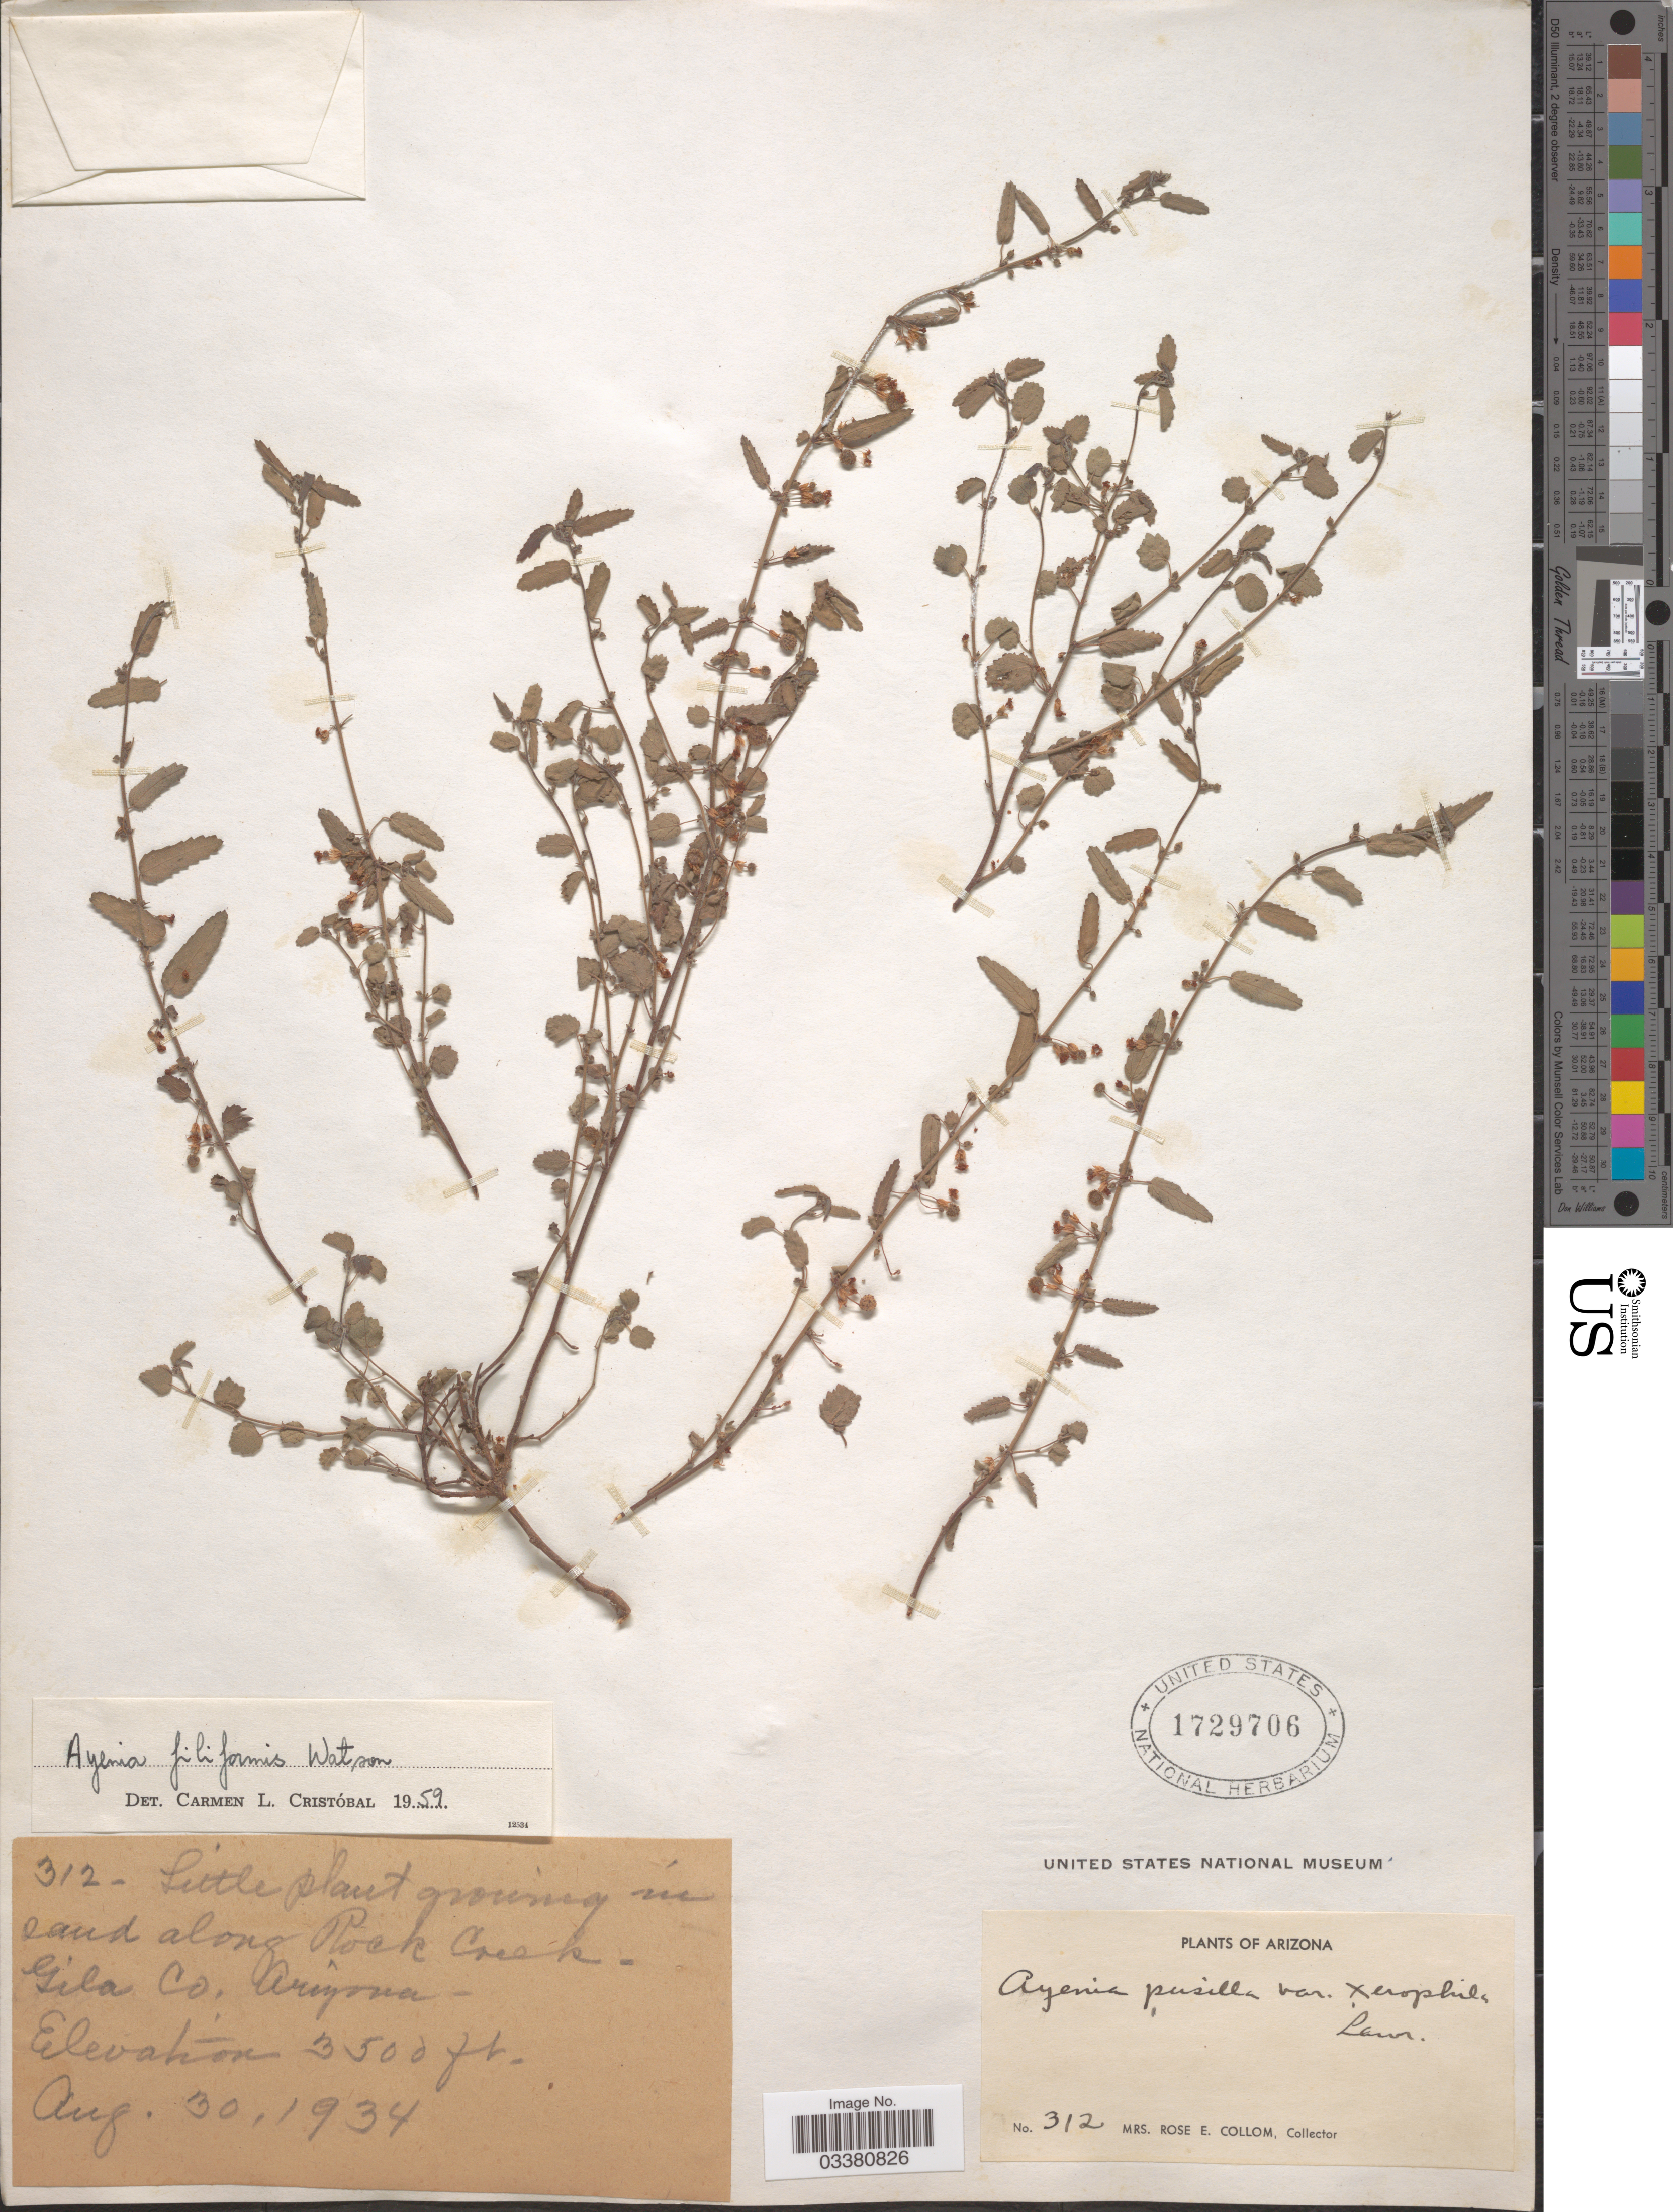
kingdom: Plantae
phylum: Tracheophyta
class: Magnoliopsida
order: Malvales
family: Malvaceae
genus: Ayenia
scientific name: Ayenia filiformis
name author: S. Watson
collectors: R. E. Collom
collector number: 312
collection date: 1934-08-30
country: United States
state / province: Arizona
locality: Along Rock Creek - Gila Co.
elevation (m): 1067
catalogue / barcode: US 1729706